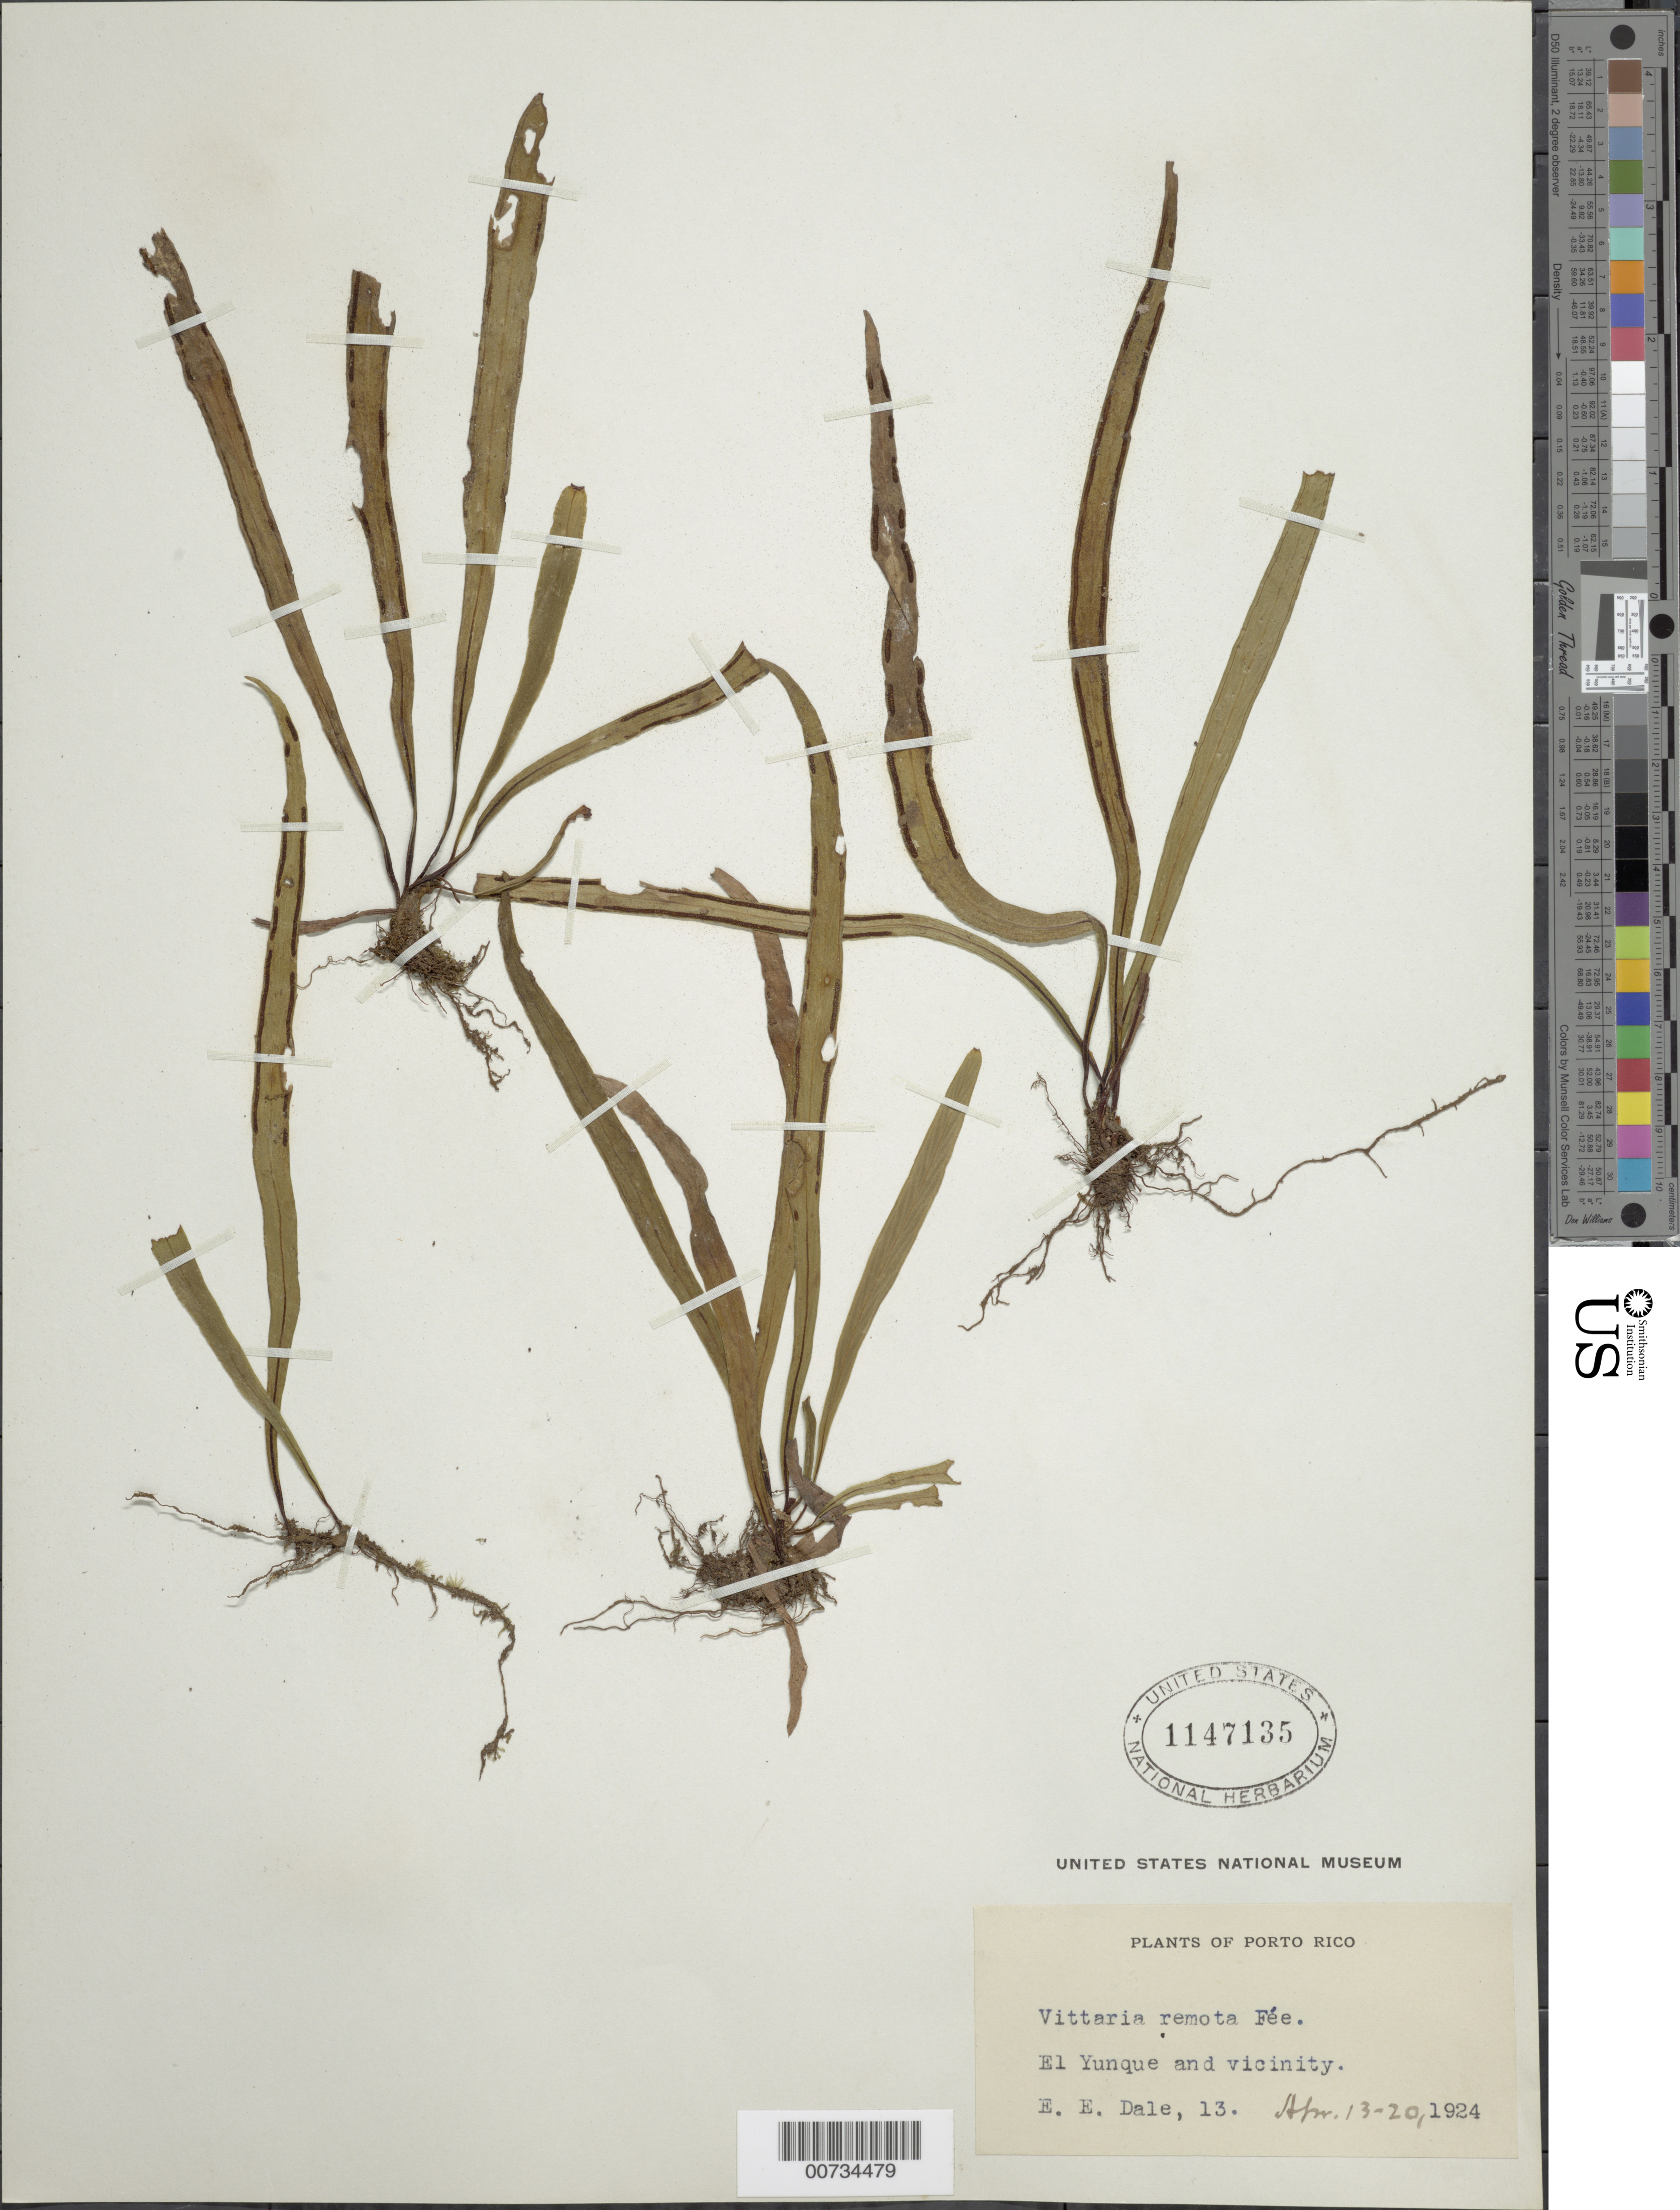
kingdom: Plantae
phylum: Tracheophyta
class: Polypodiopsida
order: Polypodiales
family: Pteridaceae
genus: Radiovittaria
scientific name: Radiovittaria remota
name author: (Fée) E.H. Crane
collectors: E. Dale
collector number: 13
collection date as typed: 13 Apr 1924 to 20 Apr 1924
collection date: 1924-04-13/1924-04-20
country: Puerto Rico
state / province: Río Grande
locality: El Yunque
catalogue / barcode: US 1147135